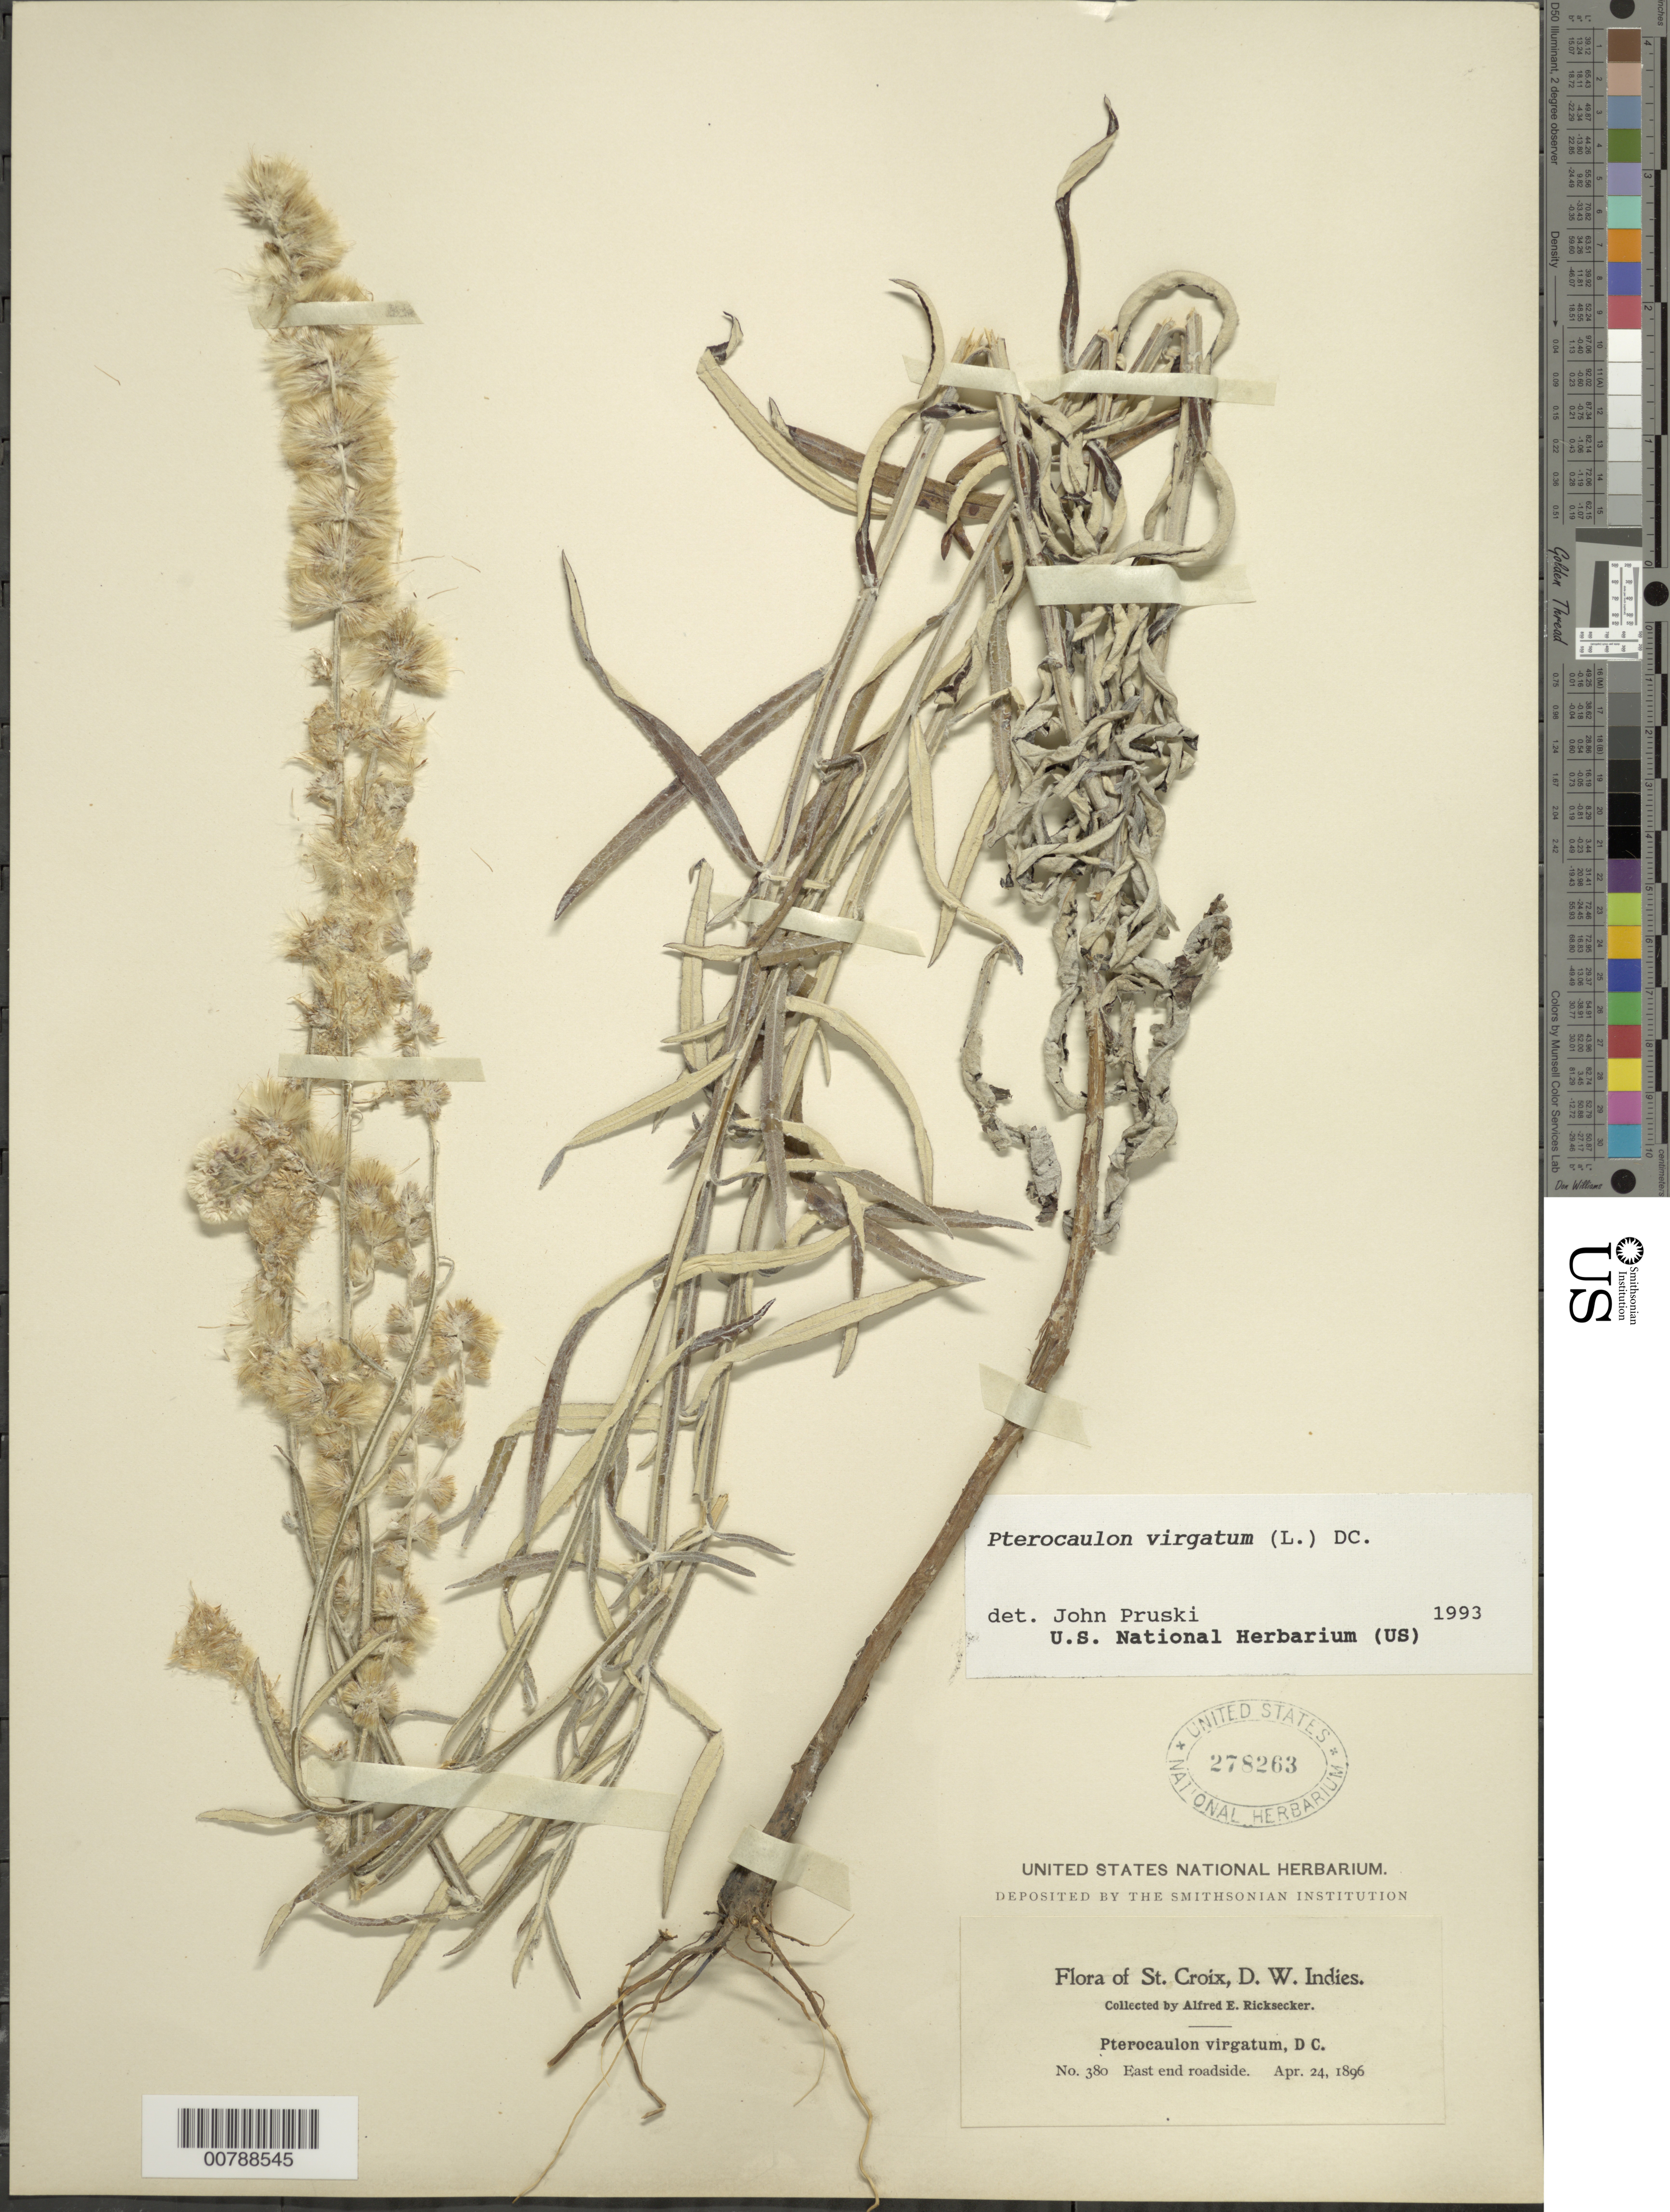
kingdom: Plantae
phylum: Tracheophyta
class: Magnoliopsida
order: Asterales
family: Asteraceae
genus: Pterocaulon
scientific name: Pterocaulon virgatum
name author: (L.) DC.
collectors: A. E. Ricksecker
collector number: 380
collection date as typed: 24 Apr 1896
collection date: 1896-04-24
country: U.S. Virgin Islands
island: St. Croix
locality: East end roadside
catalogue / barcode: US 278263